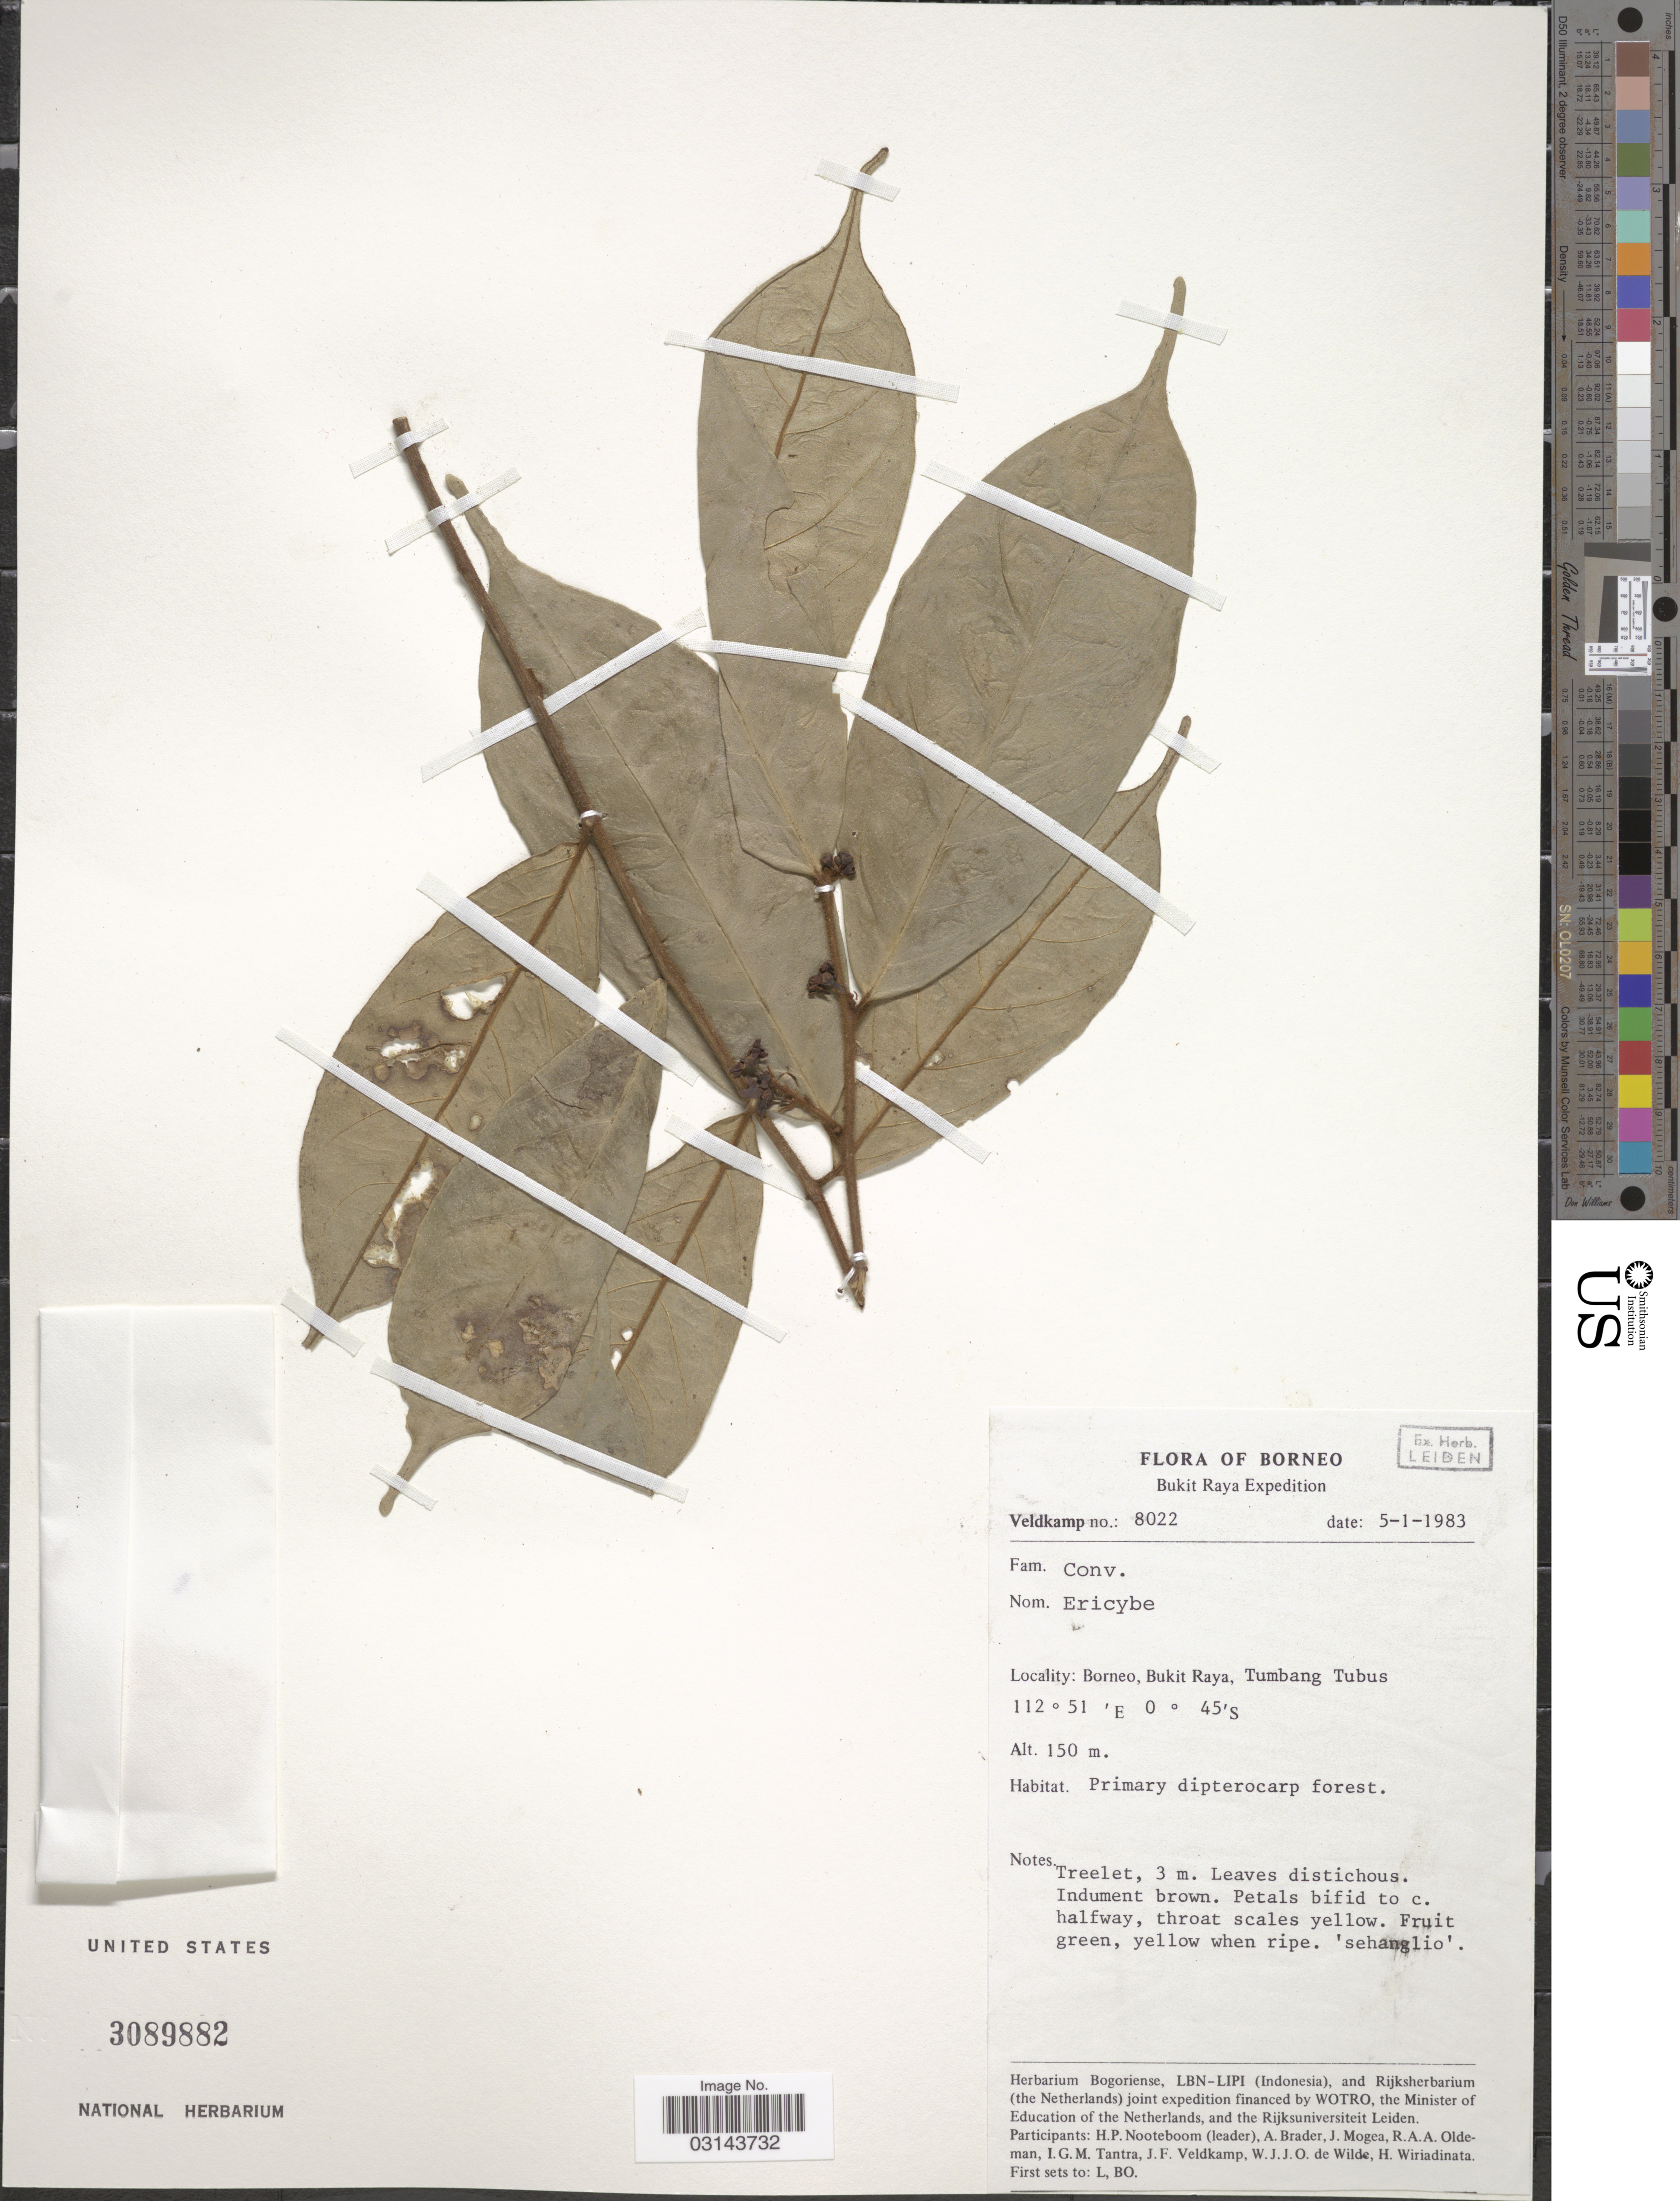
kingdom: Plantae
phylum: Tracheophyta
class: Magnoliopsida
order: Solanales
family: Convolvulaceae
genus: Erycibe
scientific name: Erycibe sp.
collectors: H. P. Nooteboom, A. Brader, J. Mogea, R. Oldeman & et al.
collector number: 8022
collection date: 1983-01-05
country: Indonesia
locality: Borneo. Bukit Raya, Tumbang Tubus.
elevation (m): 150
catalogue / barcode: US 3089882